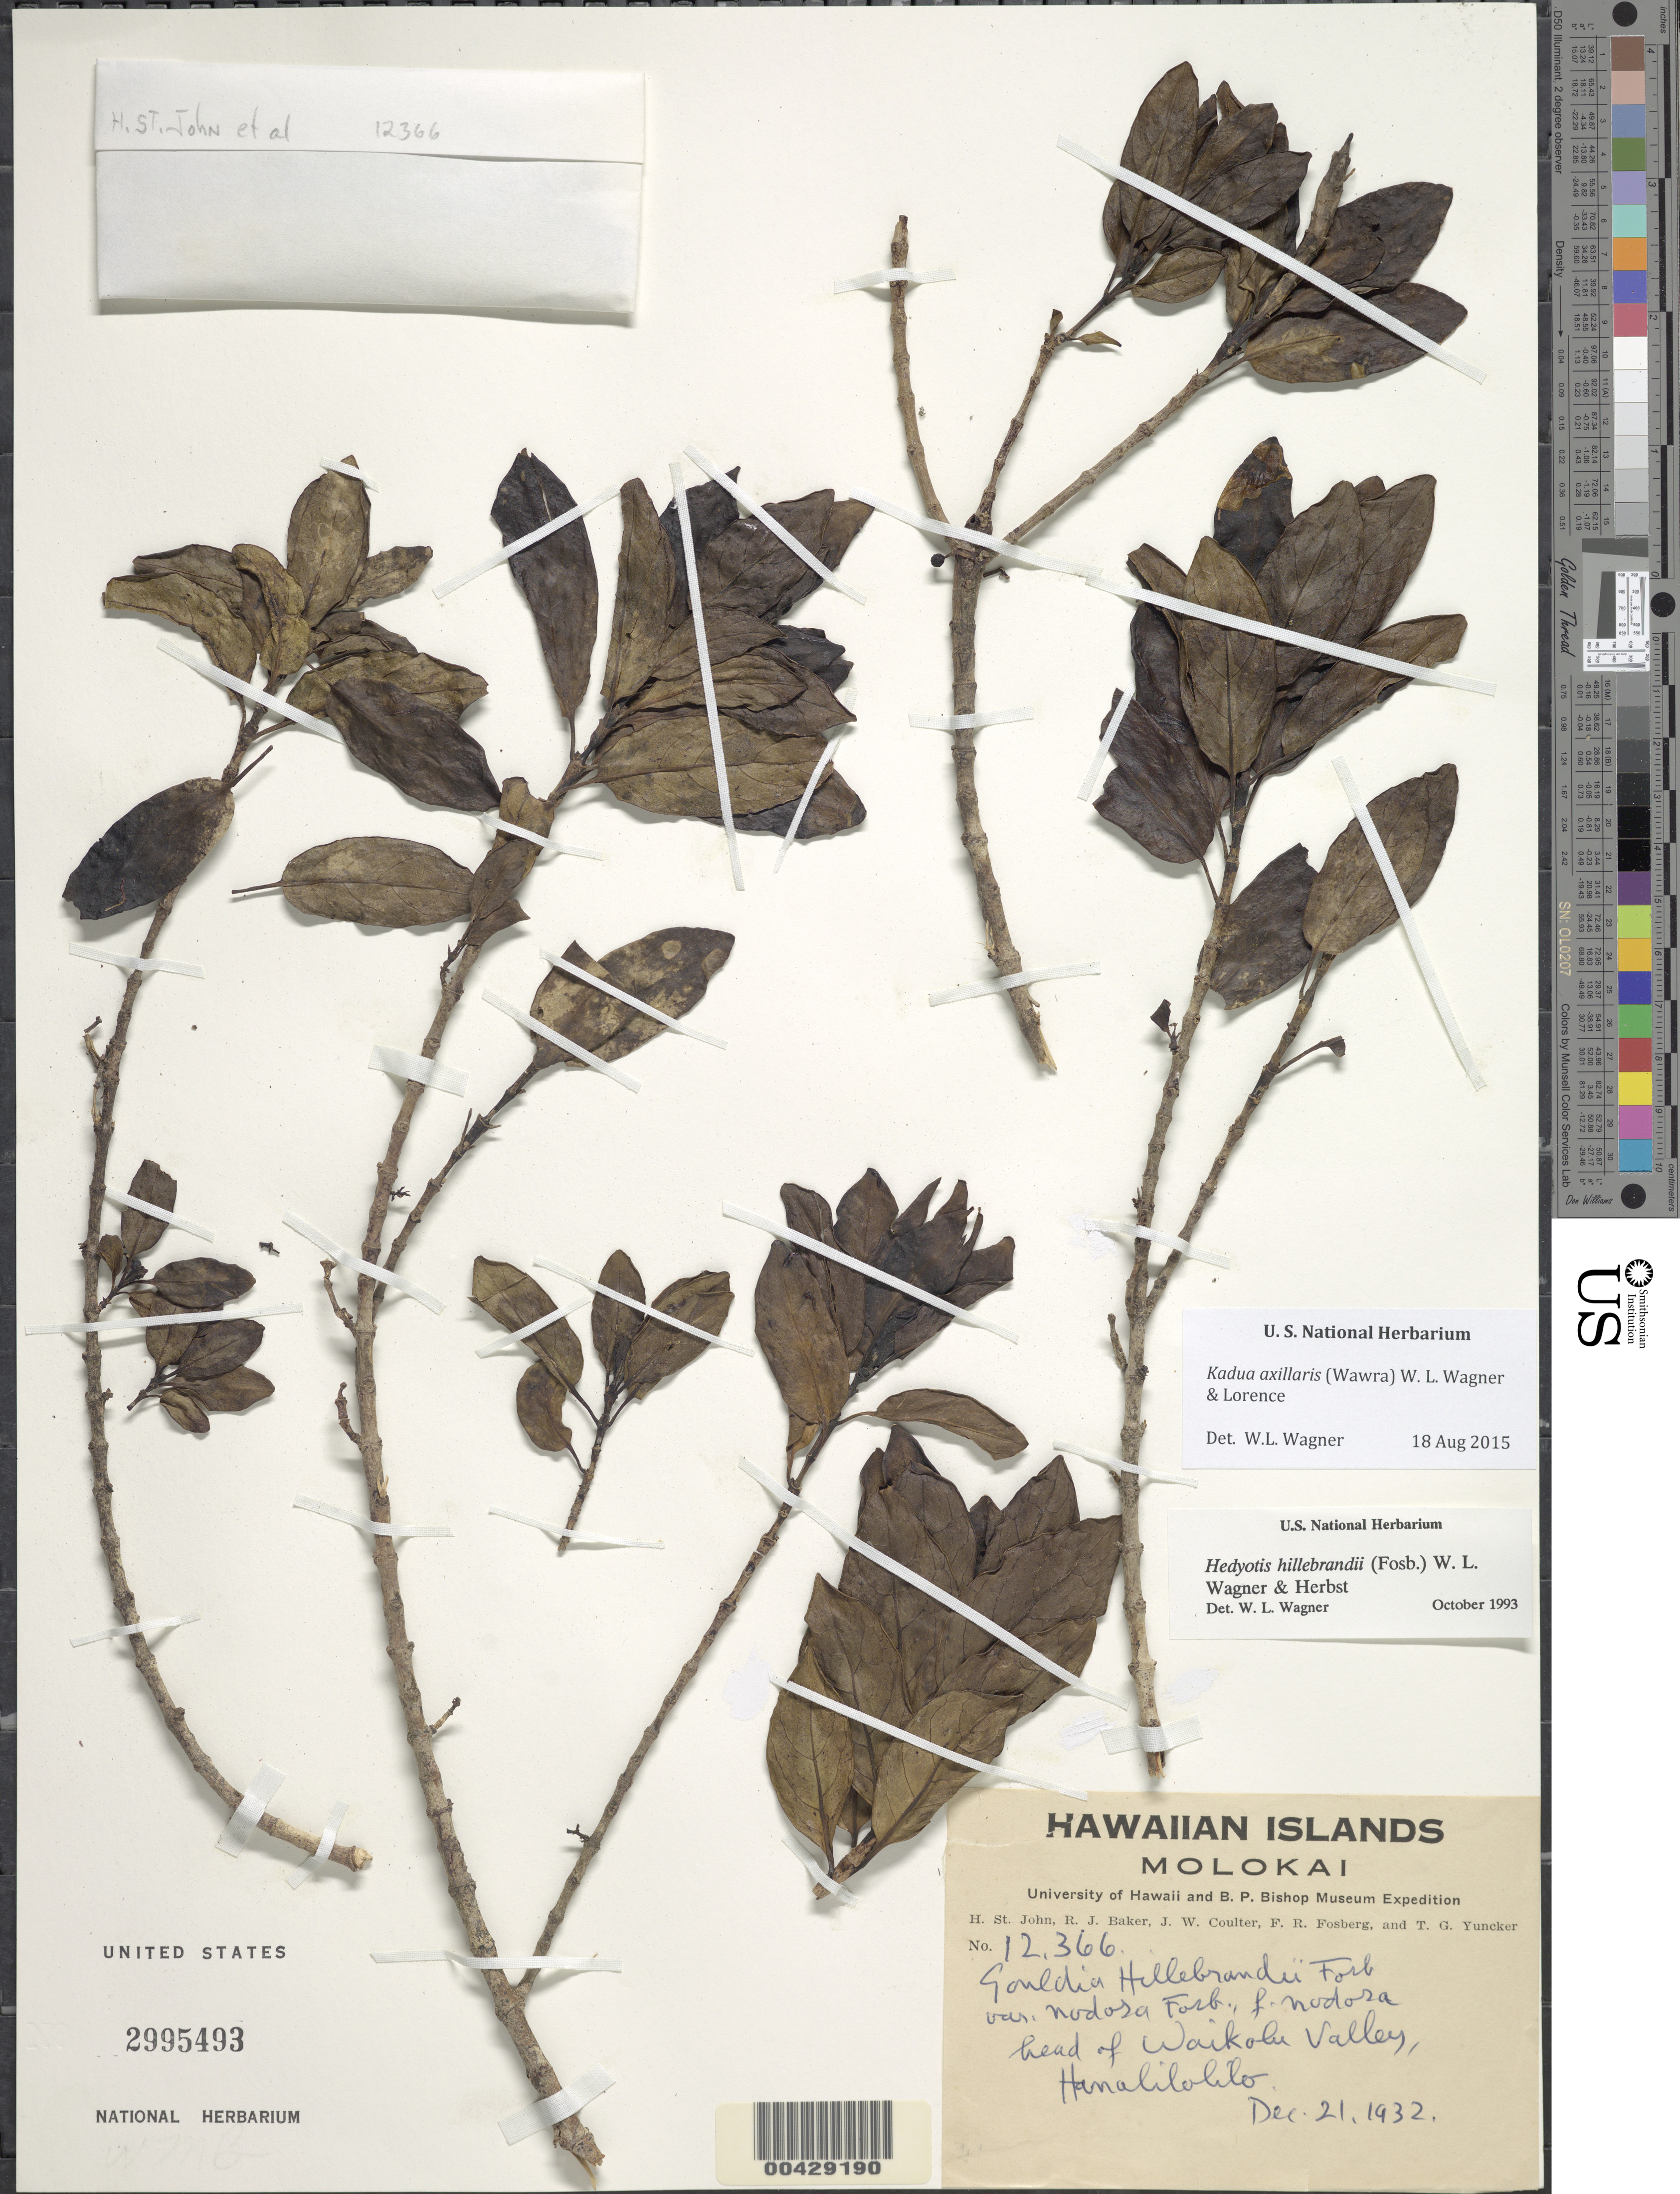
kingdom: Plantae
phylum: Tracheophyta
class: Magnoliopsida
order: Gentianales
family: Rubiaceae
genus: Kadua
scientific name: Kadua axillaris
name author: (Wawra) W.L. Wagner & Lorence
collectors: H. St. John, R. J. Baker, J. W. Coulter & F. R. Fosberg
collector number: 12366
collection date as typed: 21 Dec 1932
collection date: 1932-12-21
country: United States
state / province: Hawaii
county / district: Maui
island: Moloka'i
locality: Head of Waikolu Valley, Hanalilolilo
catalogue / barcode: US 2995493